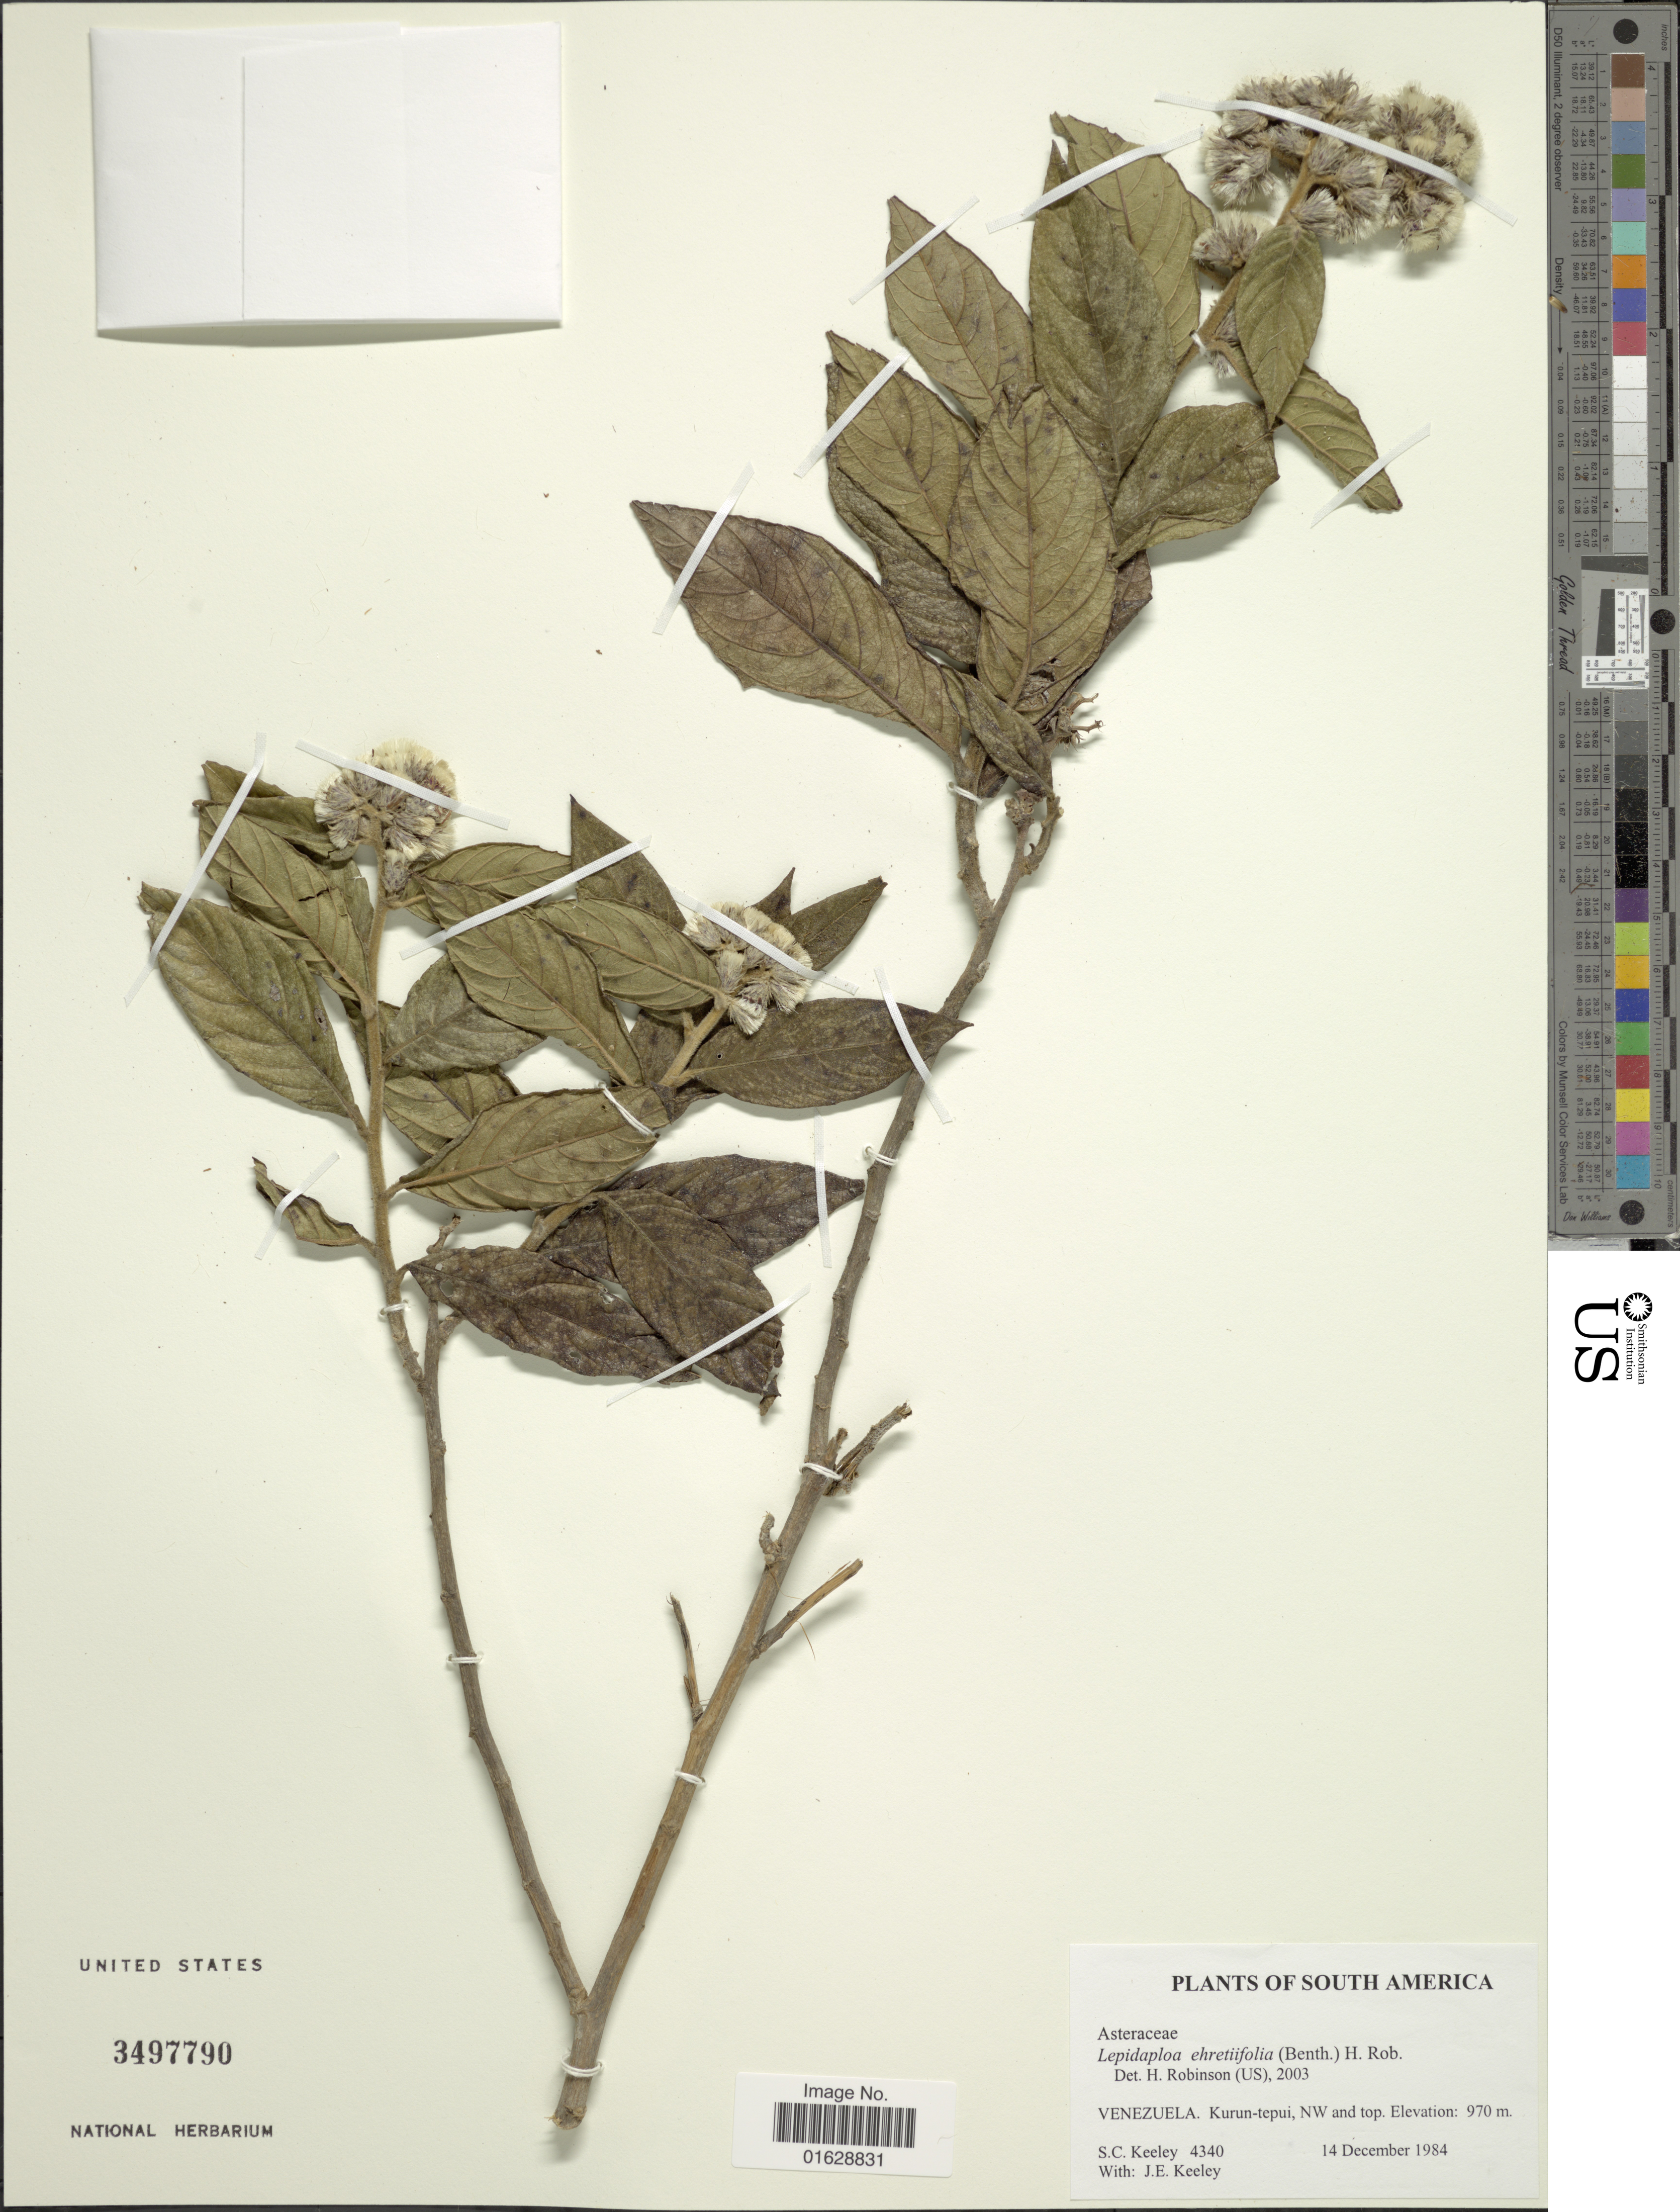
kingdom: Plantae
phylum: Tracheophyta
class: Magnoliopsida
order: Asterales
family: Asteraceae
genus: Lepidaploa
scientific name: Lepidaploa ehretiifolia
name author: (Benth.) H. Rob.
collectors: S. C. Keeley & J. E. Keeley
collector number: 4340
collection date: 1984-12-14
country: Venezuela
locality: Kurun-tepui, NW and top.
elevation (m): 970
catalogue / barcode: US 3497790